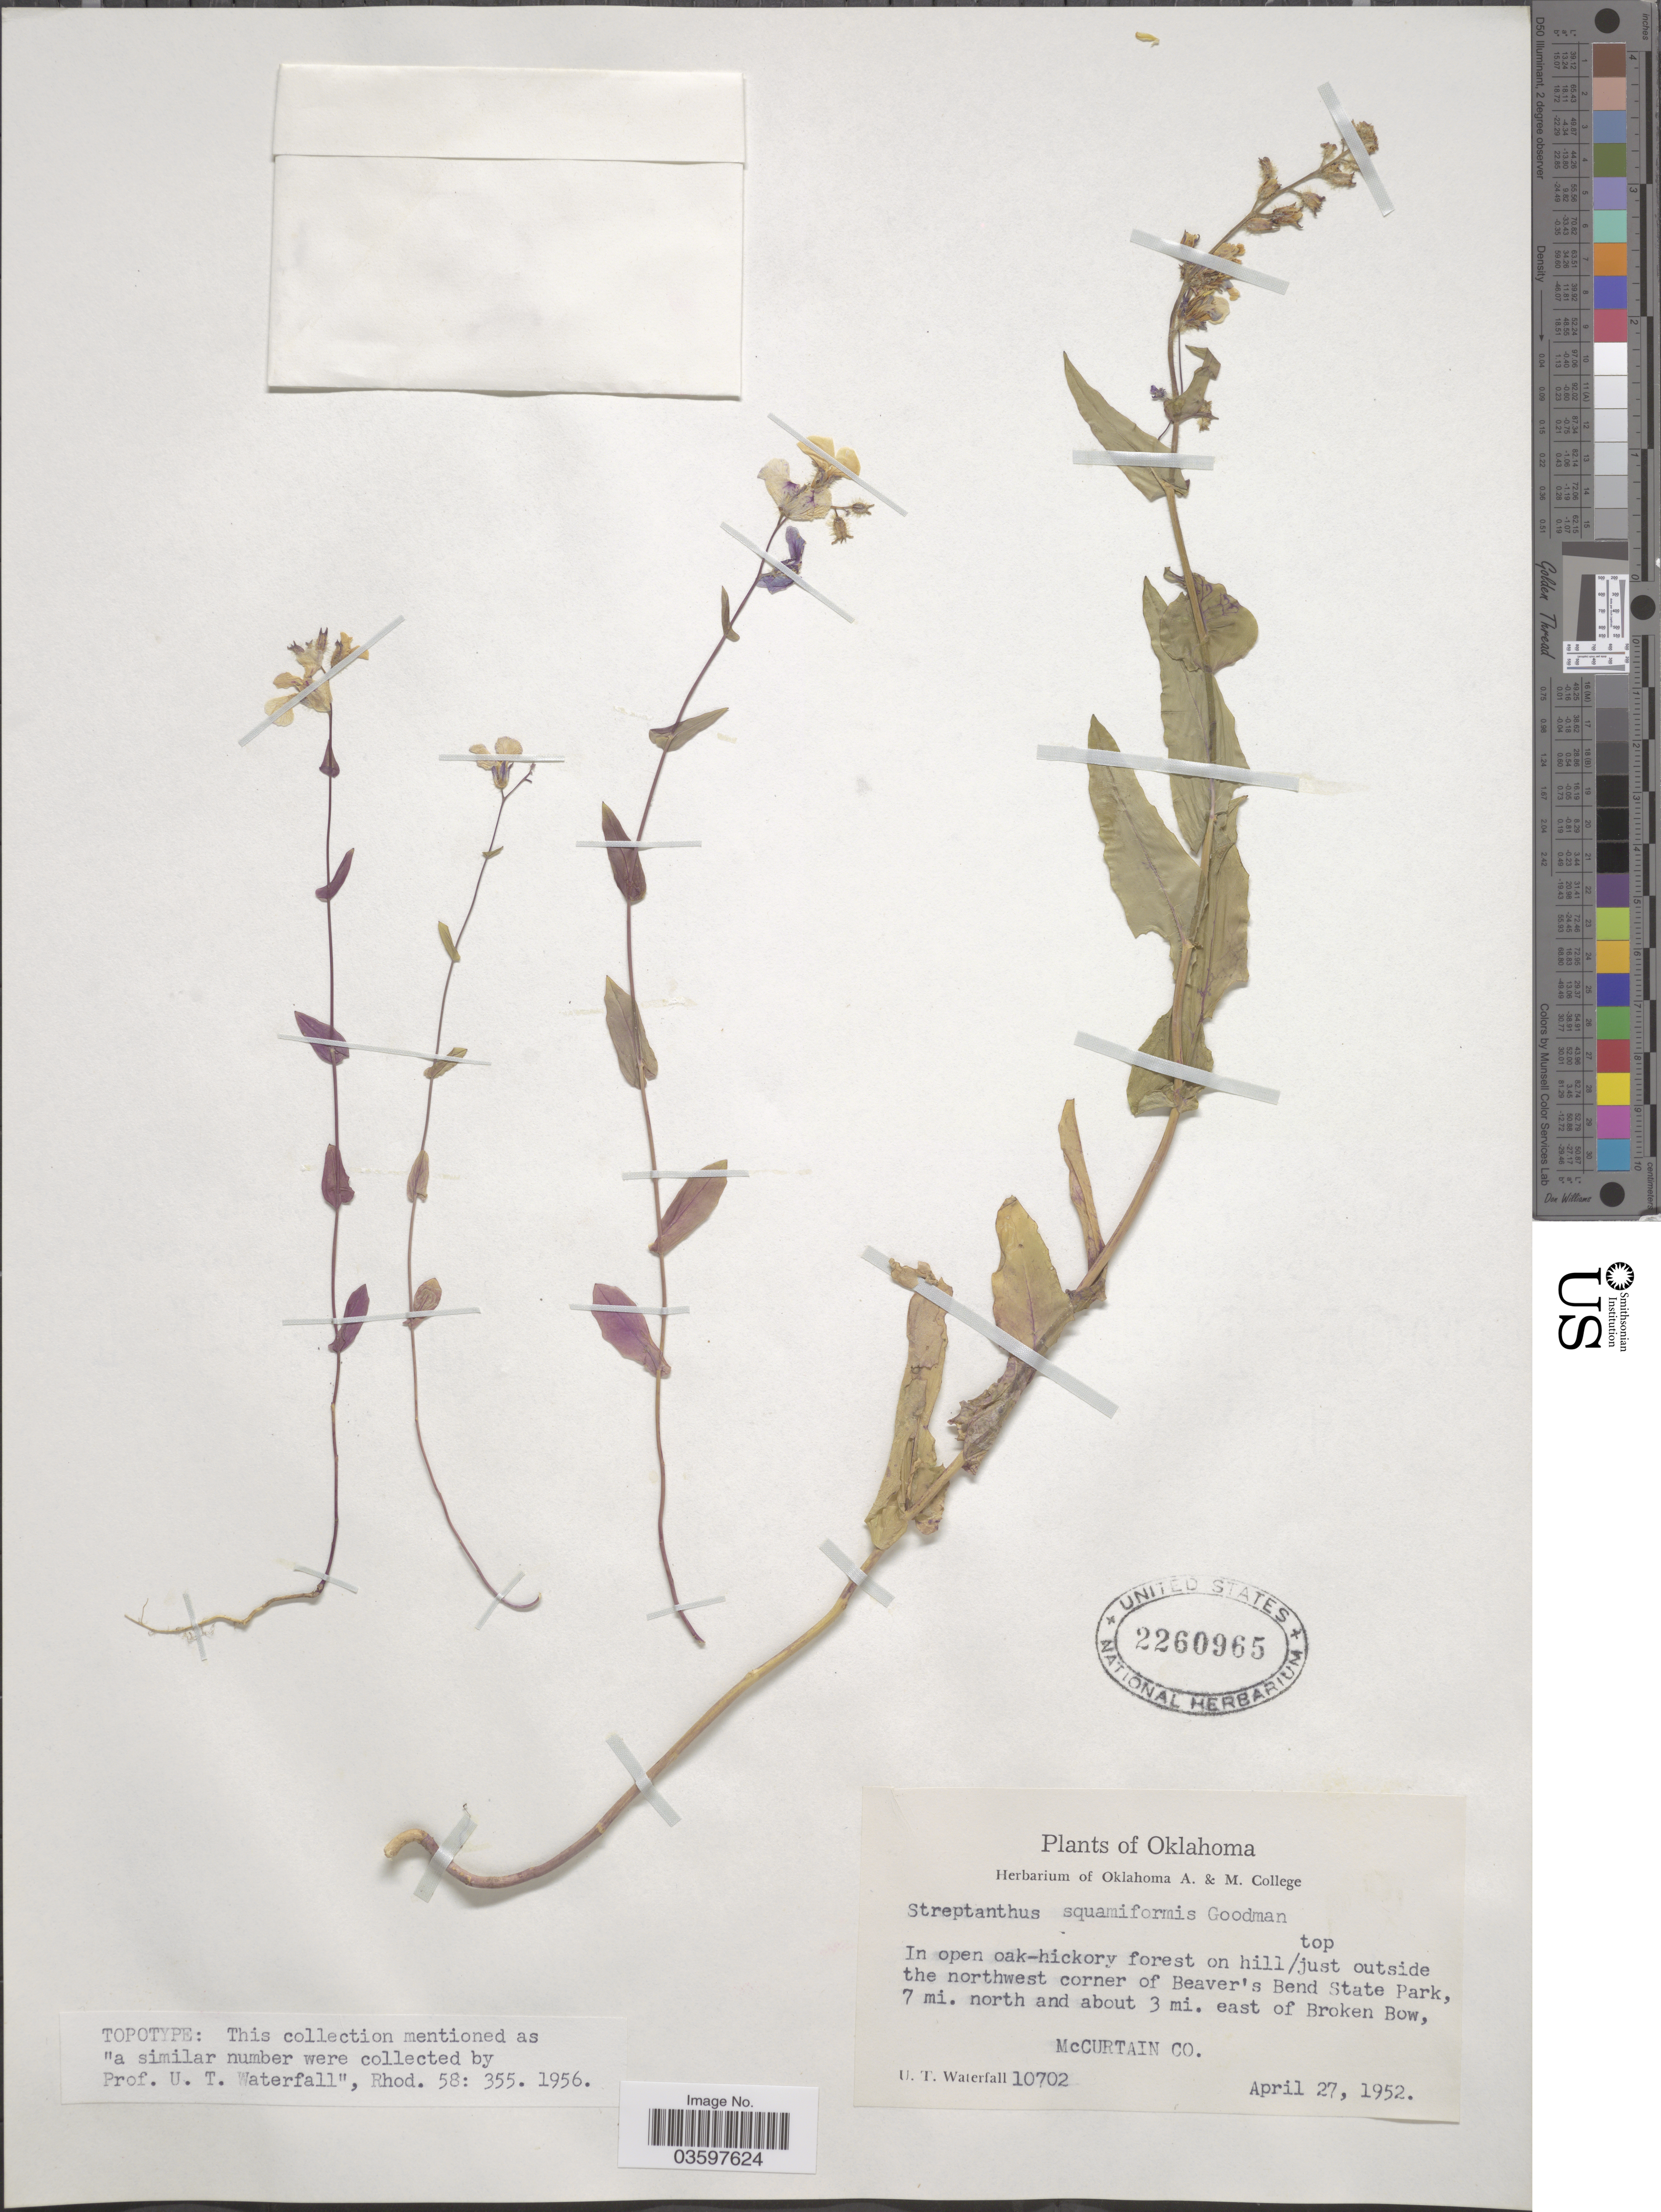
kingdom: Plantae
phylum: Tracheophyta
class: Magnoliopsida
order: Brassicales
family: Brassicaceae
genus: Streptanthus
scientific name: Streptanthus squamiformis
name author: Goodman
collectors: U. T. Waterfall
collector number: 10702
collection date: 1952-04-27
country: United States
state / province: Oklahoma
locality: In open oak-hickory forest on hill top just outside the northwest corner of Beaver's Bend State Park, 7 mi. north and about 3 mi. east of Broken Bow, McCurtain Co.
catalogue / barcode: US 2260965